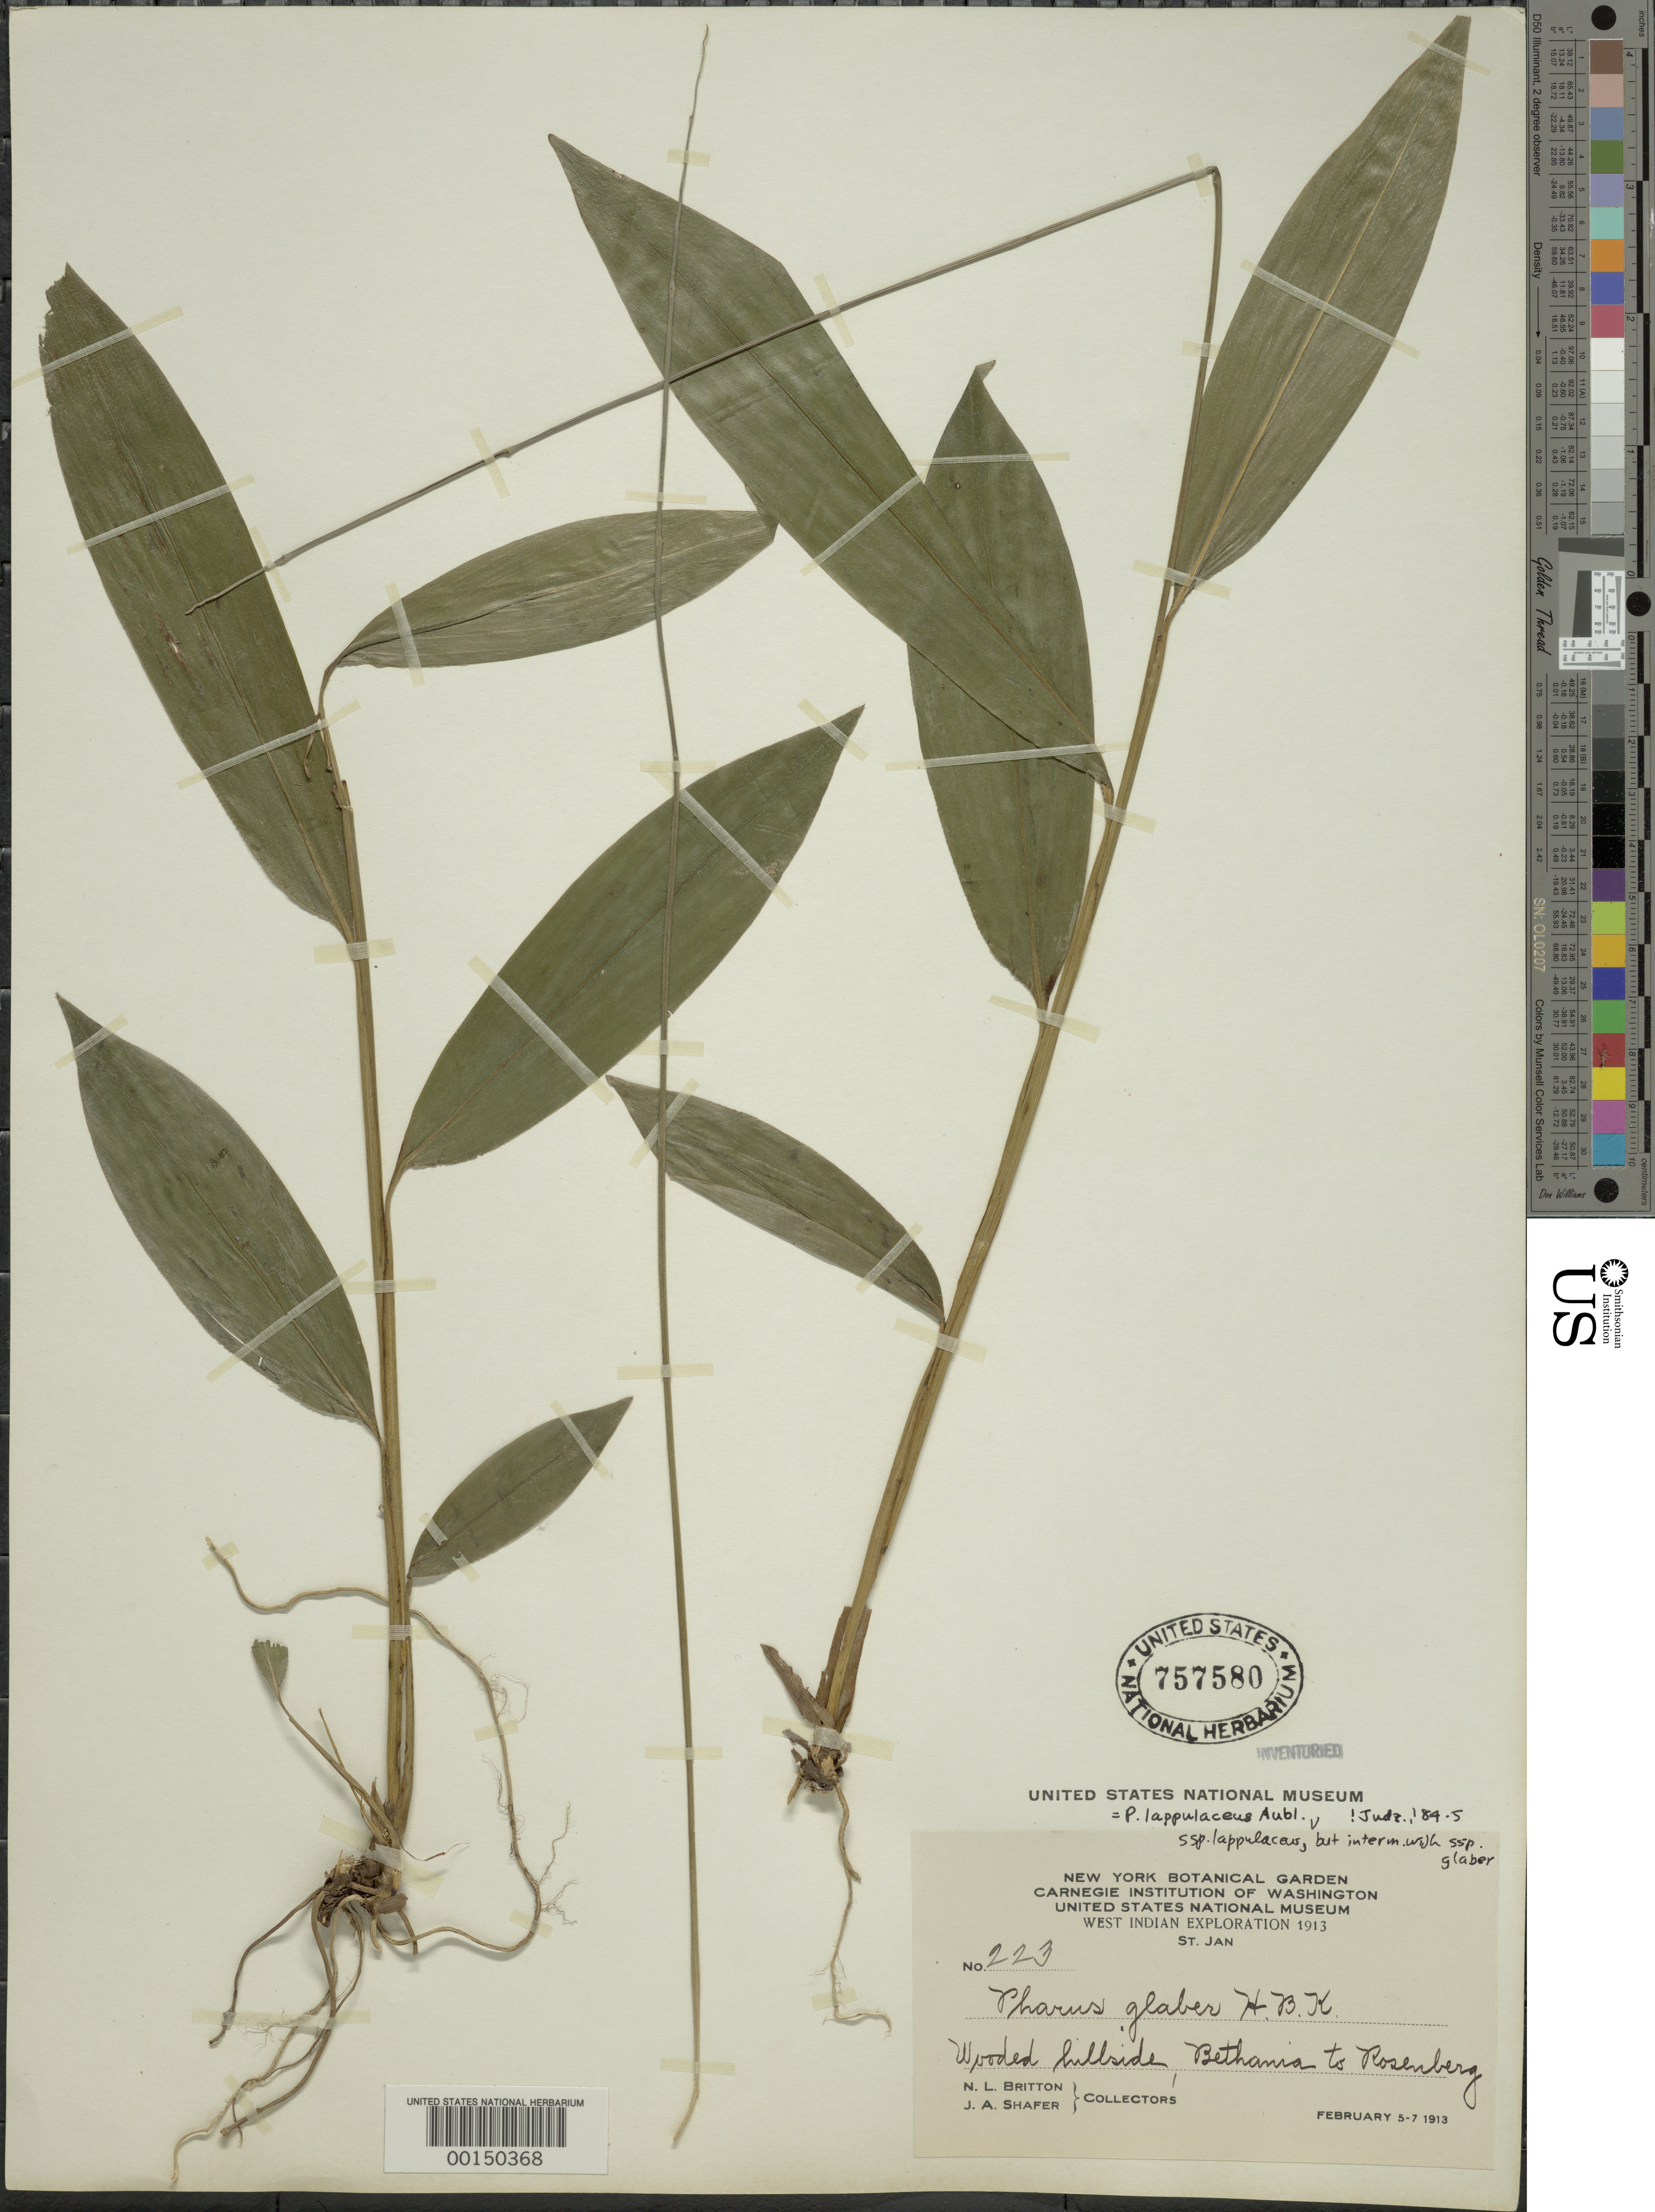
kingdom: Plantae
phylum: Tracheophyta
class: Liliopsida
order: Poales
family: Poaceae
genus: Pharus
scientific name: Pharus lappulaceus subsp. lappulaceus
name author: Aubl.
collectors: N. Britton & J. A. Shafer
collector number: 223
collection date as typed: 05 Feb 1913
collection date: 1913-02-05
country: U.S. Virgin Islands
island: St. Jan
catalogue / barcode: US 757580